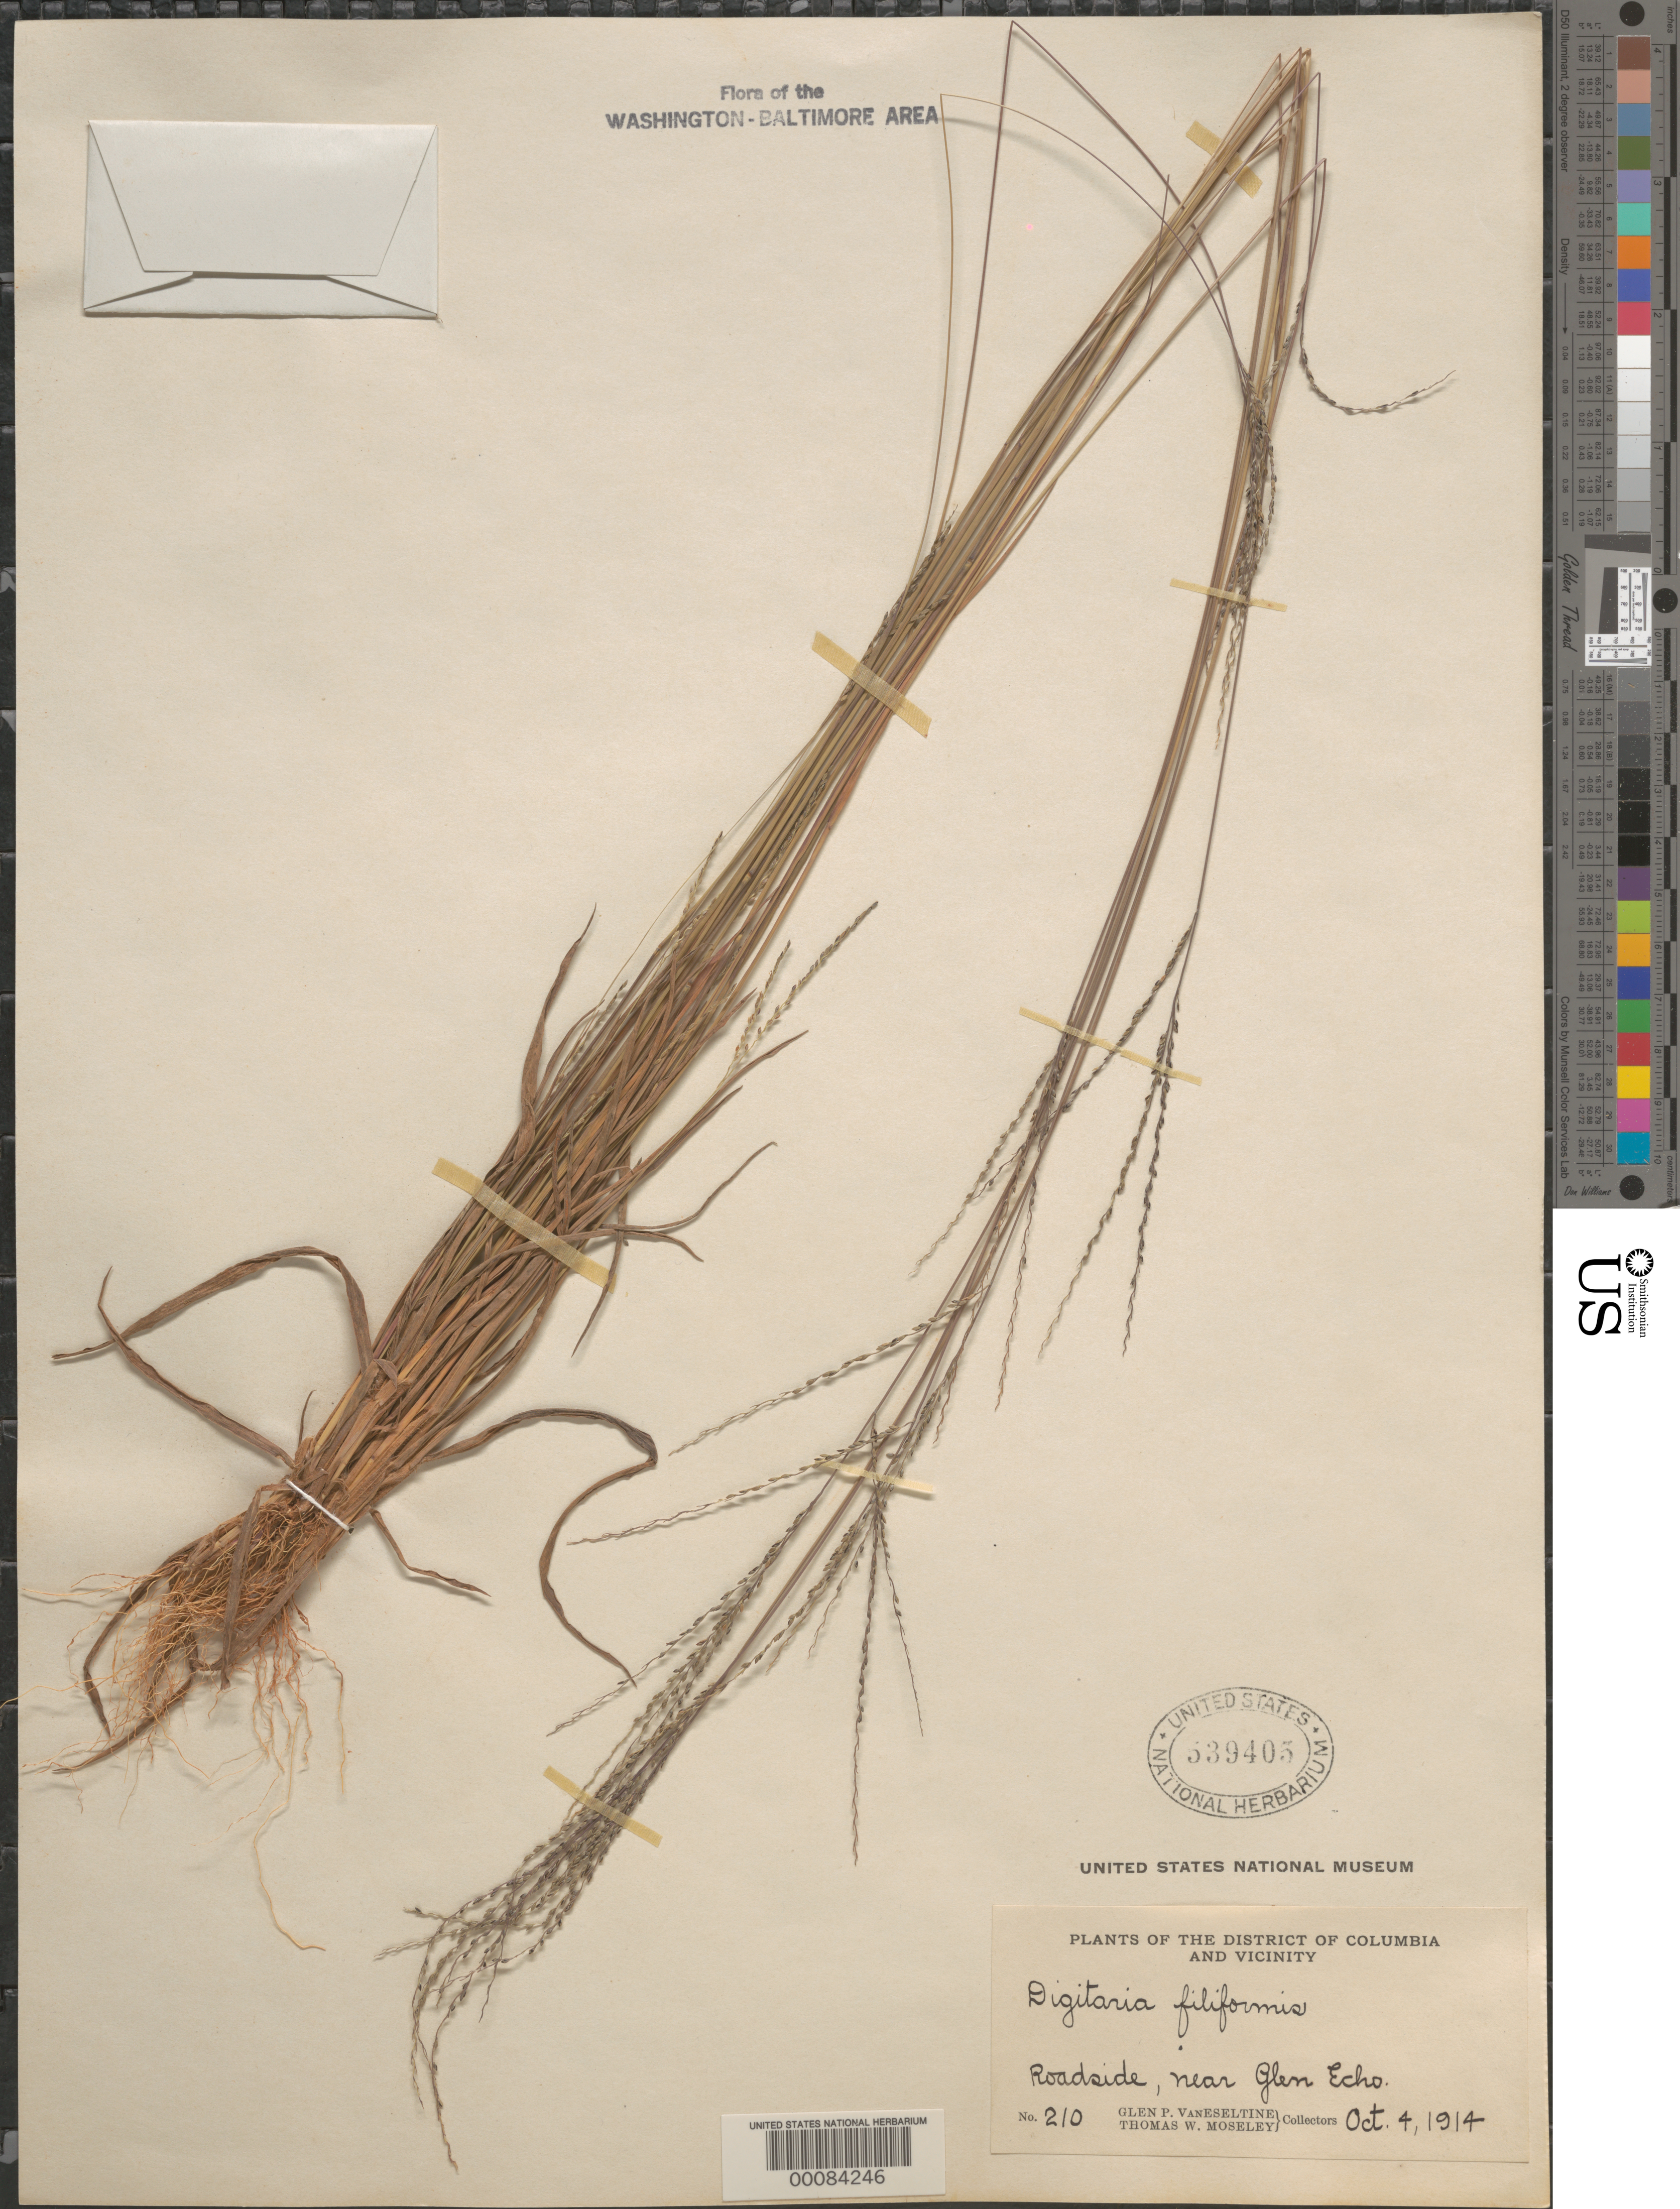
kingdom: Plantae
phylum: Tracheophyta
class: Liliopsida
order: Poales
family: Poaceae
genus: Digitaria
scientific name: Digitaria filiformis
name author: (L.) Koeler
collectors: G. P. Van Eseltine & T. Moseley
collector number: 210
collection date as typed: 04 Oct 1914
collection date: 1914-10-04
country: United States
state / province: Maryland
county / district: Montgomery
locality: Near Glen Echo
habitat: Roadside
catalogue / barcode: US 539405